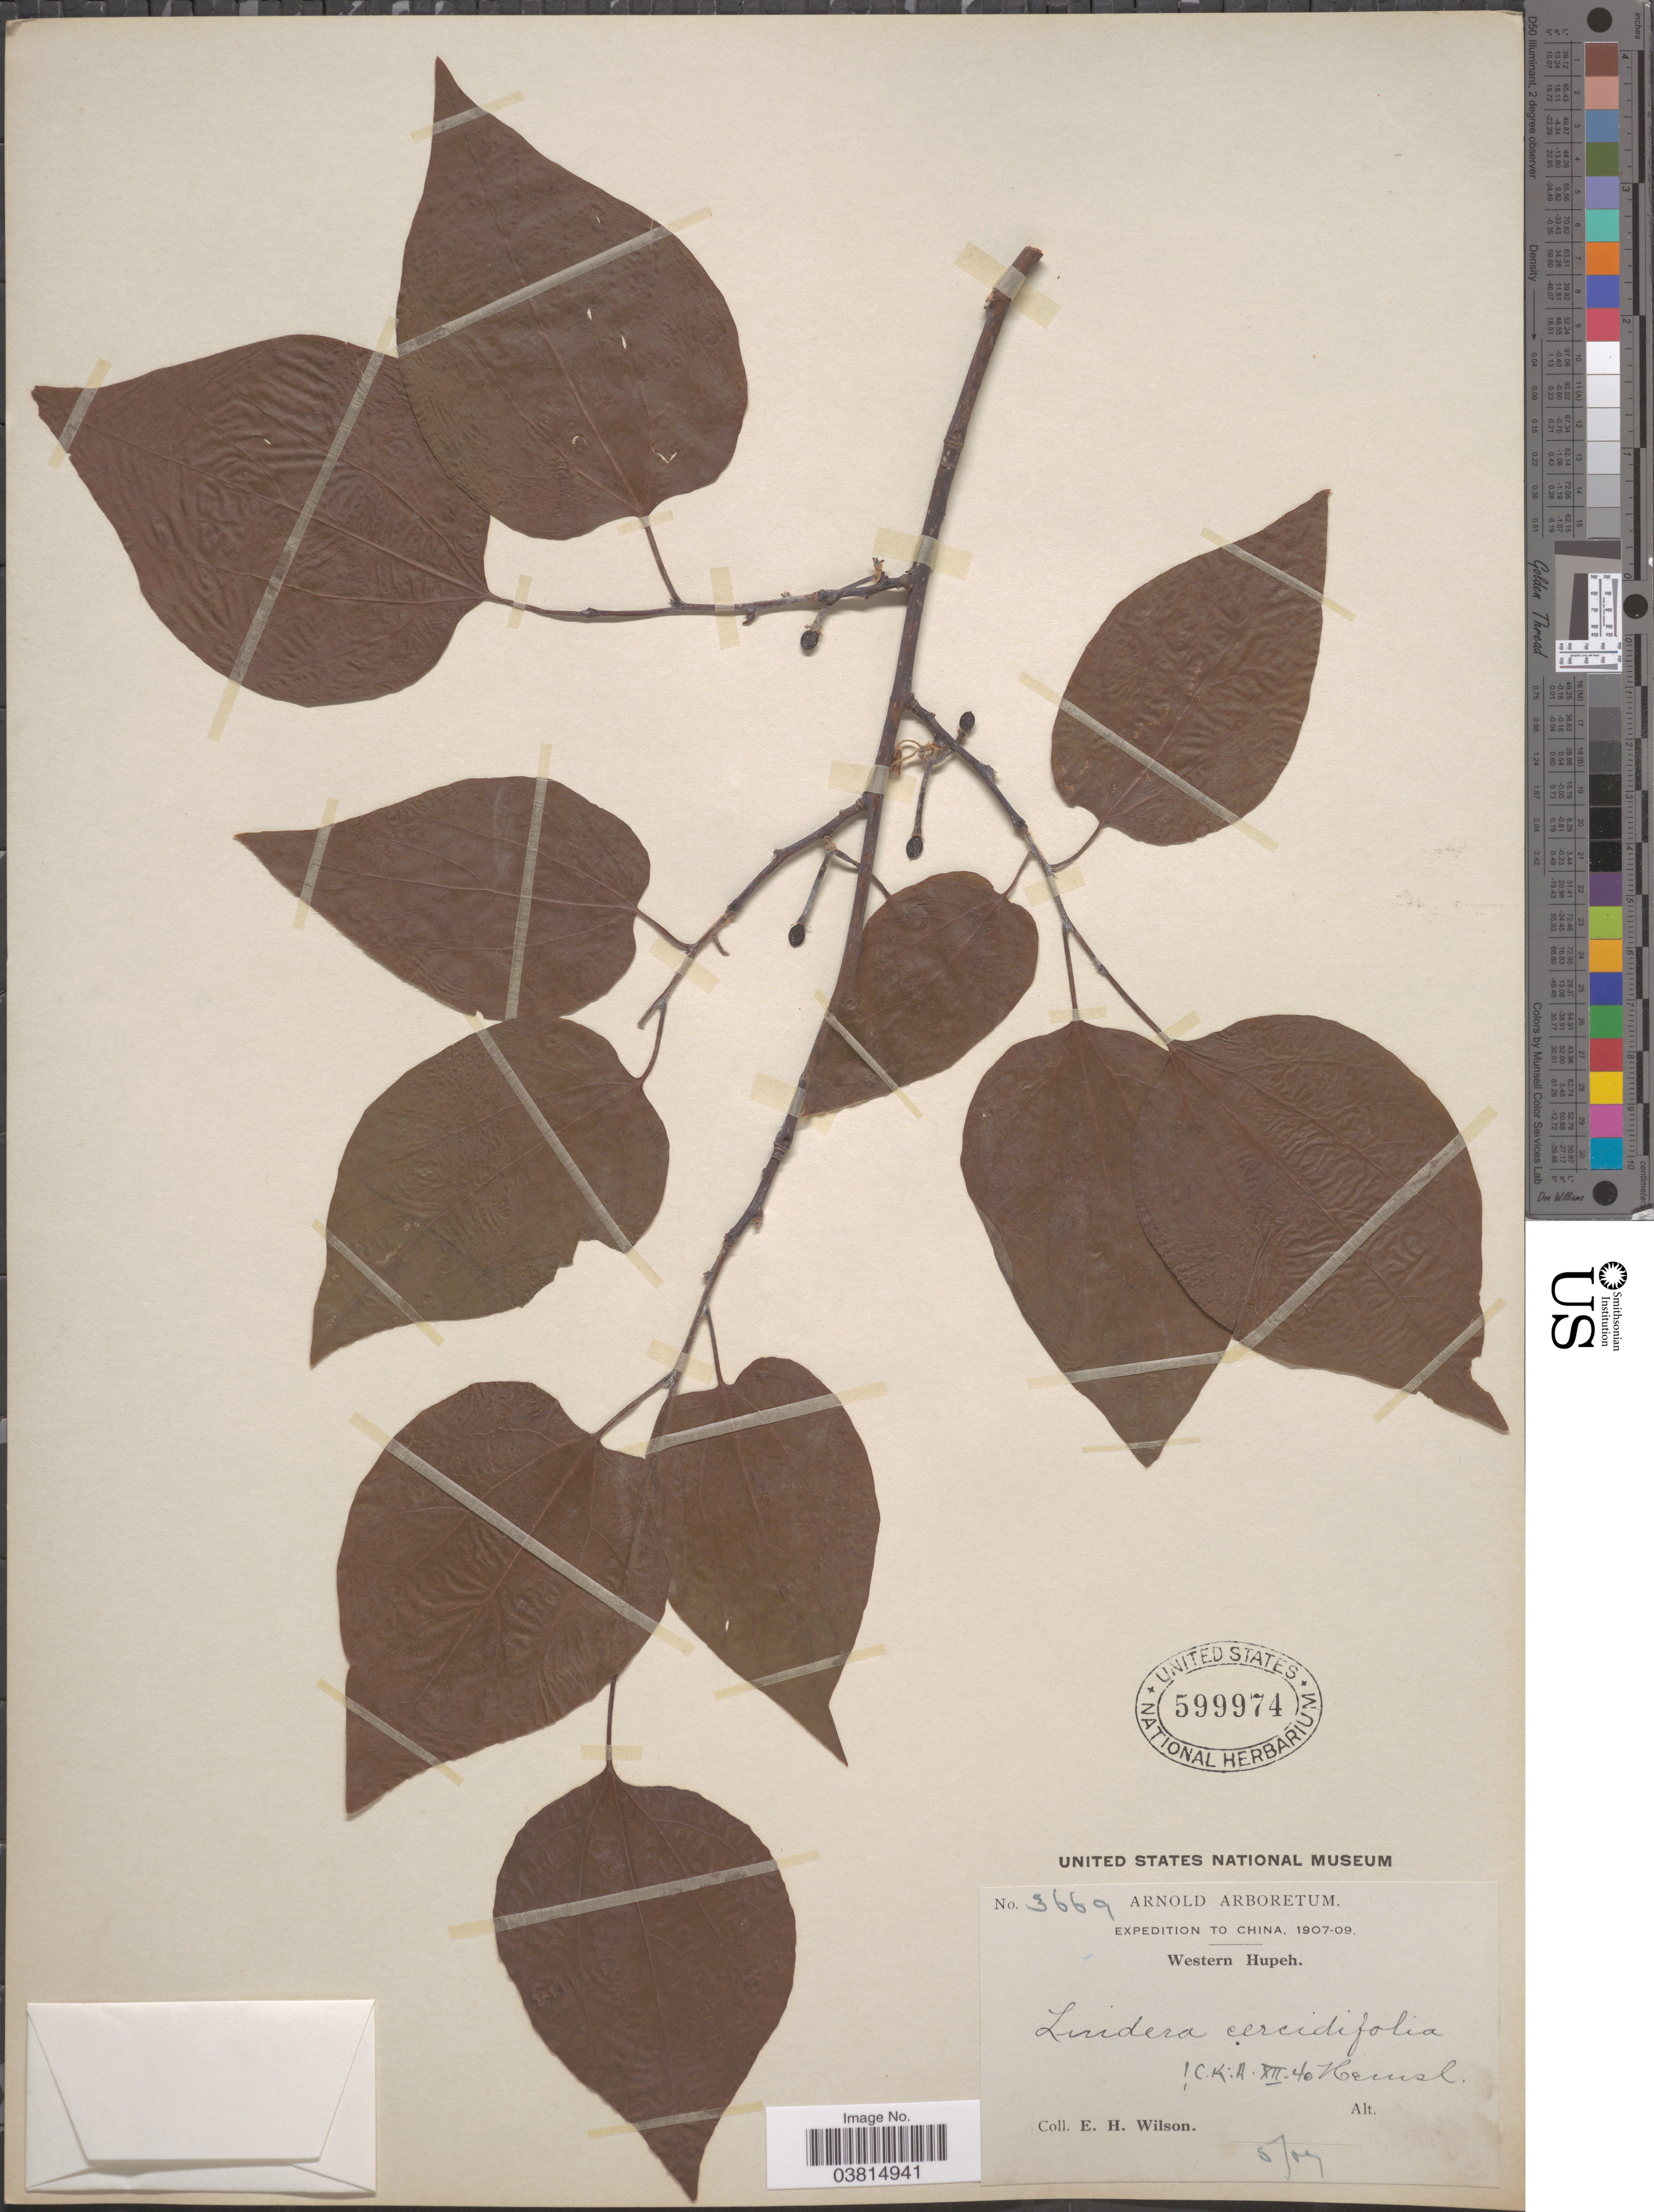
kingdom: Plantae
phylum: Tracheophyta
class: Magnoliopsida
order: Laurales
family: Lauraceae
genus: Lindera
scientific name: Lindera cercidifolia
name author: Hemsl.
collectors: E. Wilson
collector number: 3669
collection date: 1909-05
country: China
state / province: Hubei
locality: Western Hupeh.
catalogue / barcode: US 599974